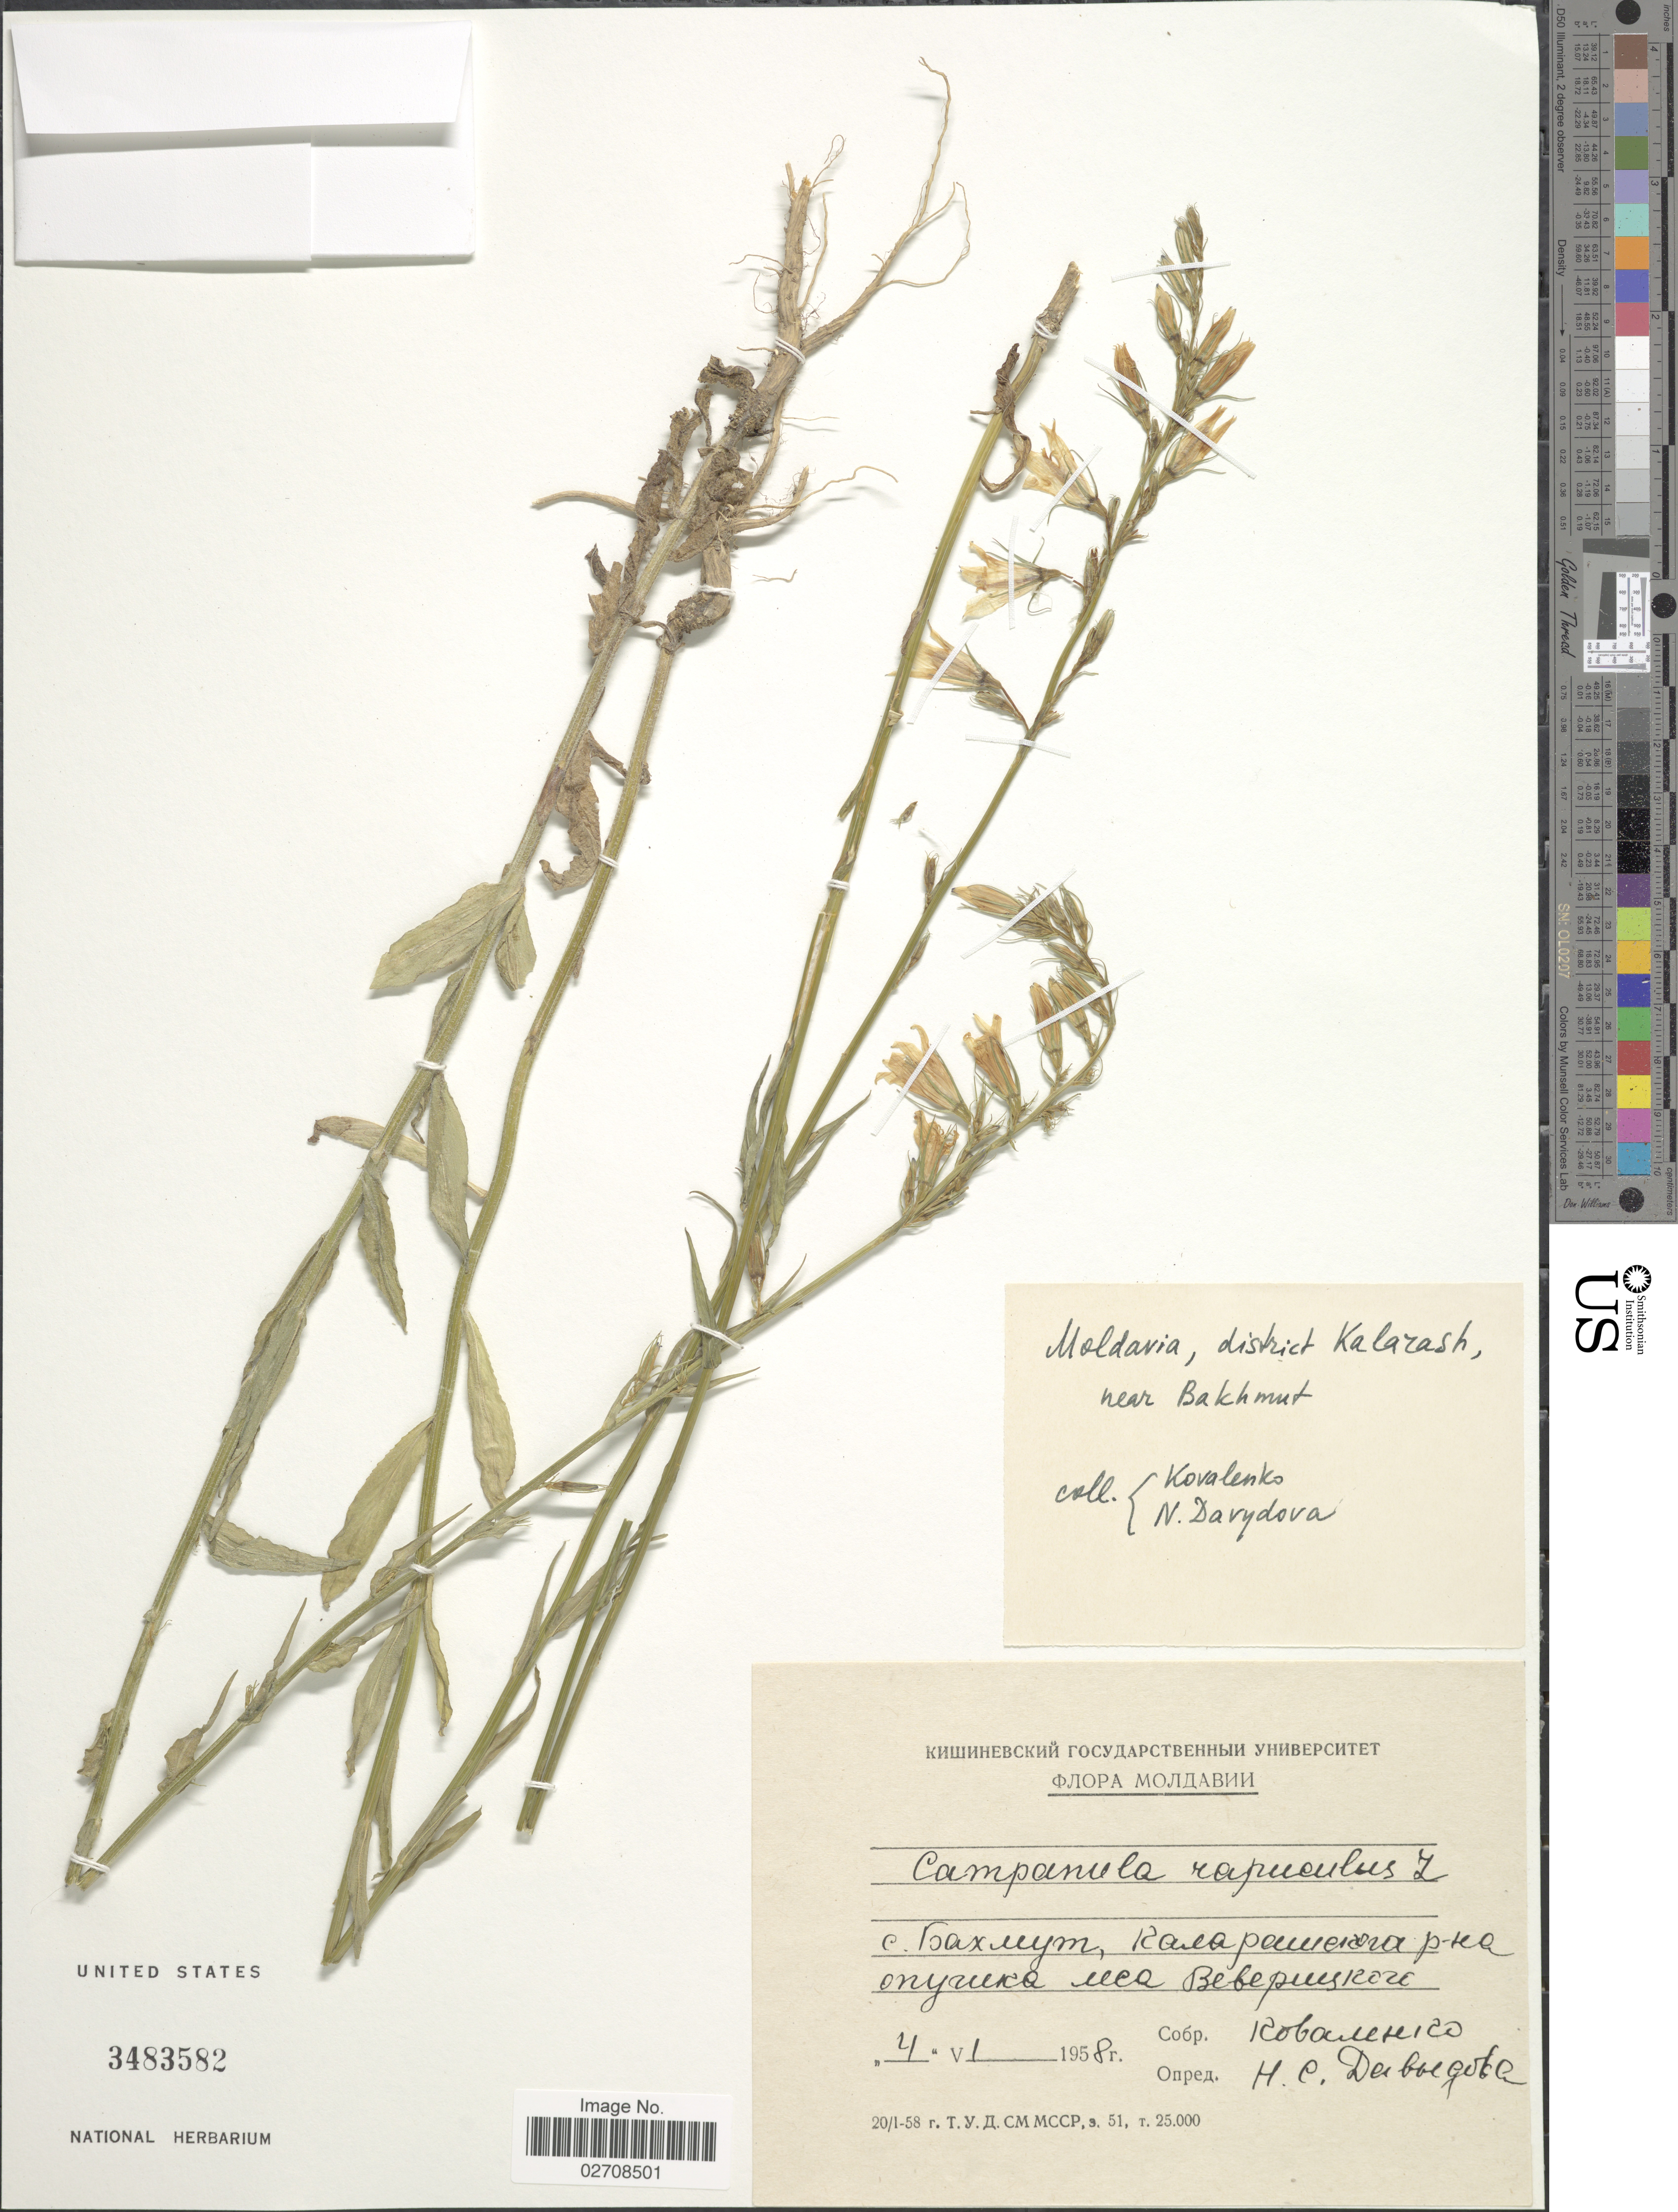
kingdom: Plantae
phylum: Tracheophyta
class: Magnoliopsida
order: Asterales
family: Campanulaceae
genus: Campanula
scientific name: Campanula rapunculus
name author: L.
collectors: Kovalenko & N. Darydova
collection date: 1958-06-04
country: Moldova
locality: Moldavia, district Kalarash, near Bakhmut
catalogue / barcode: US 3483582